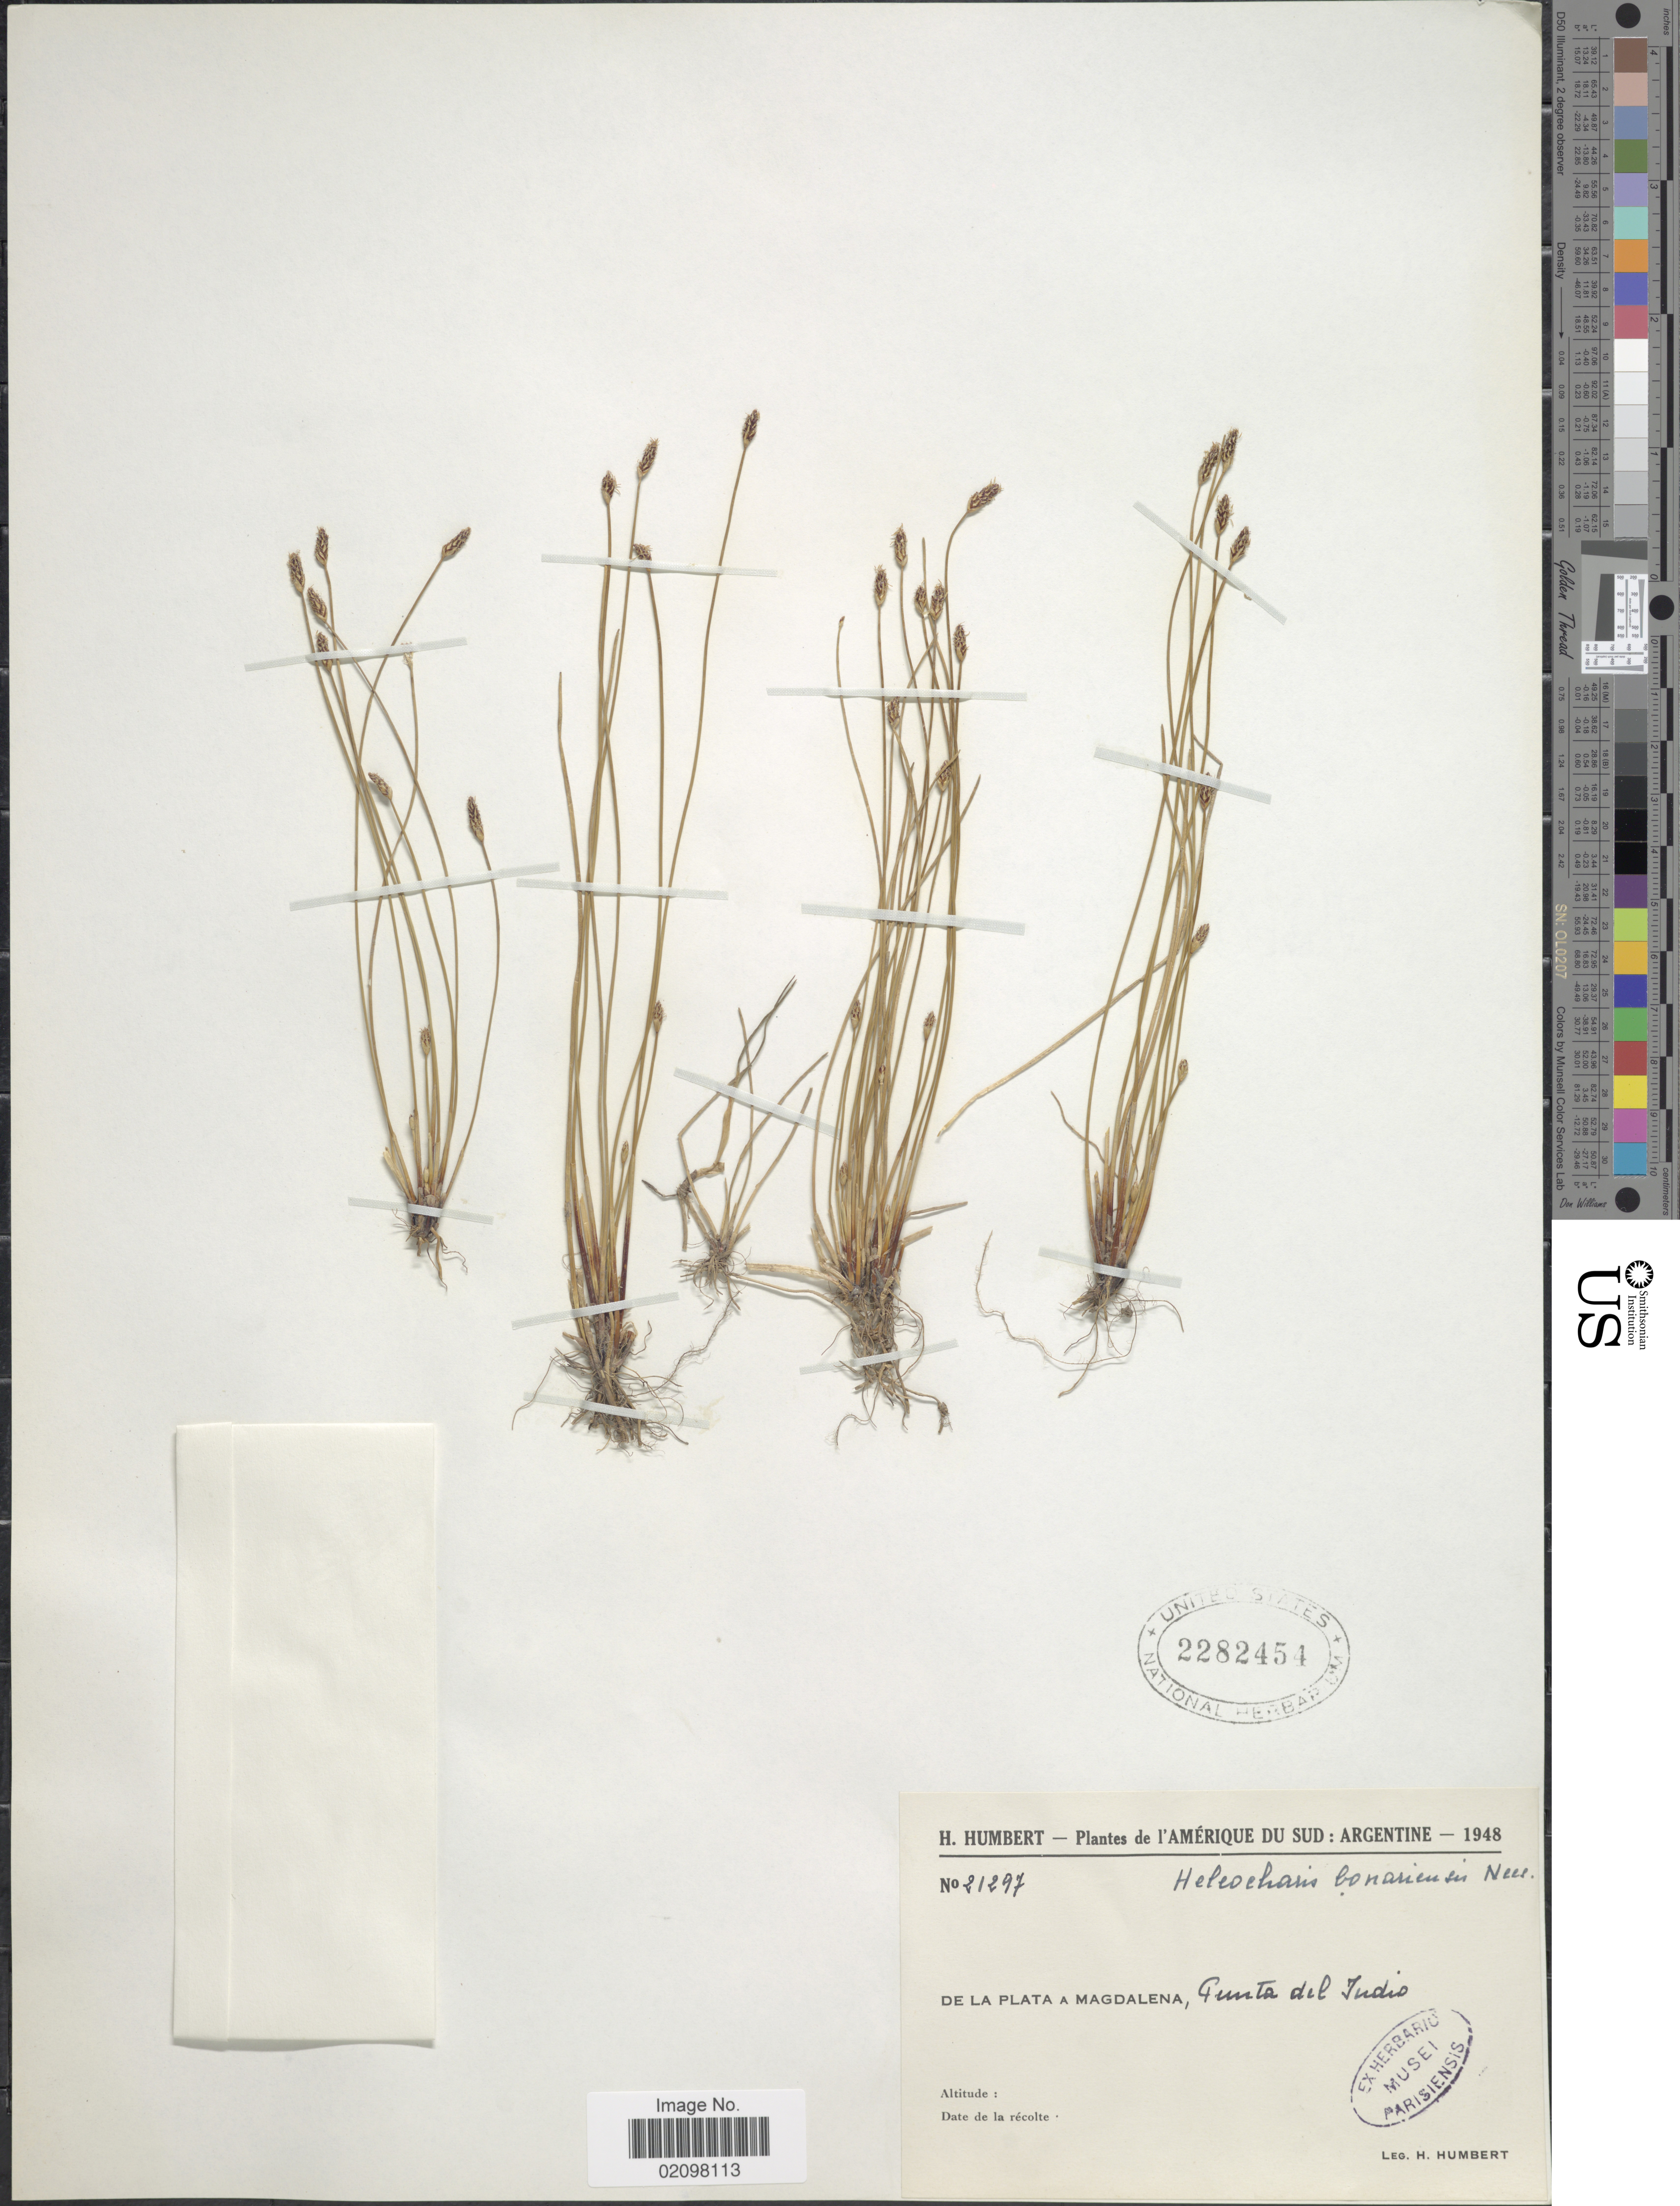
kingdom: Plantae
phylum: Tracheophyta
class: Liliopsida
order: Poales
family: Cyperaceae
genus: Eleocharis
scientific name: Eleocharis bonariensis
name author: Nees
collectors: H. Humbert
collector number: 21297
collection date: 1948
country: Argentina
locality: De la Plata a Magdalena: Punta del Indio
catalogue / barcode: US 2282454